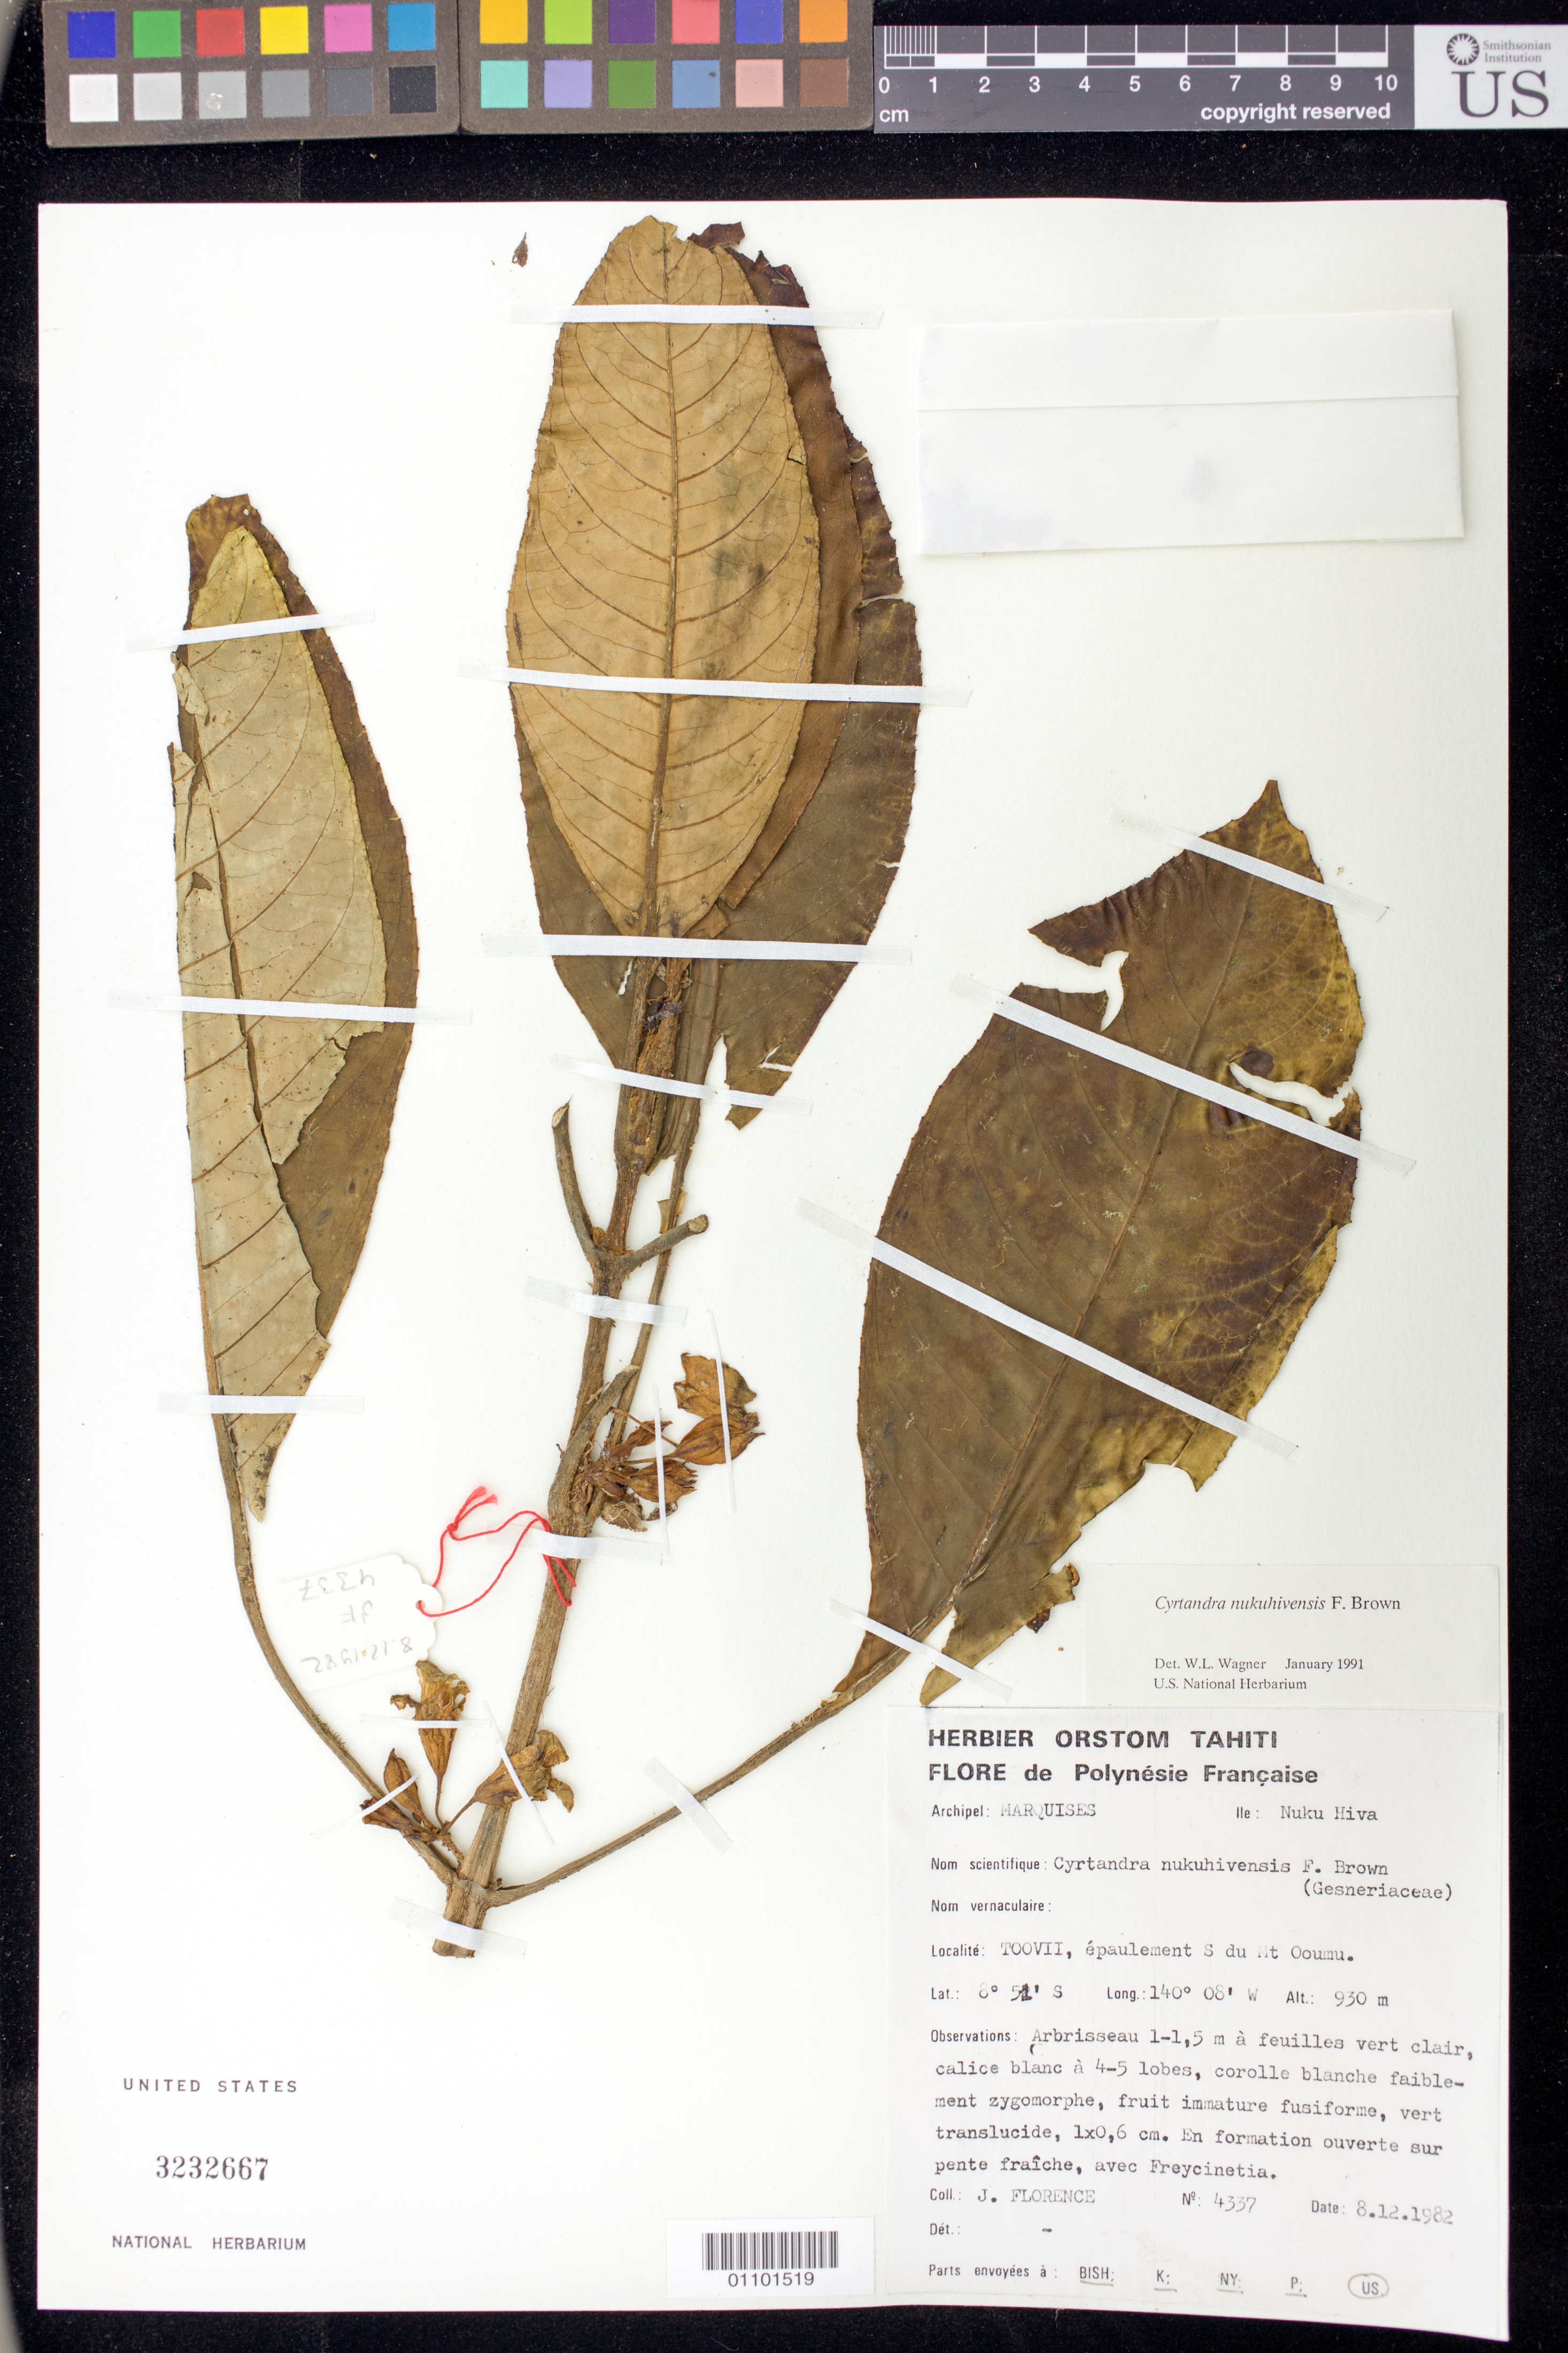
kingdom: Plantae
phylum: Tracheophyta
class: Magnoliopsida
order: Lamiales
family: Gesneriaceae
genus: Cyrtandra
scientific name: Cyrtandra nukuhivensis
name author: F. Br.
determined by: Wagner, W. L., (BOT), Smithsonian Institution - National Museum of Natural History (UNITED STATES)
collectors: J. Florence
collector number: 4337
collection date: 1982-12-08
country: French Polynesia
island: Nuku Hiva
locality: Toovii, épaulement S du Mt. Ooumu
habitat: En formation ouverte sur pente fraîche, avec Freycinetia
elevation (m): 930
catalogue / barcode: US 3232667